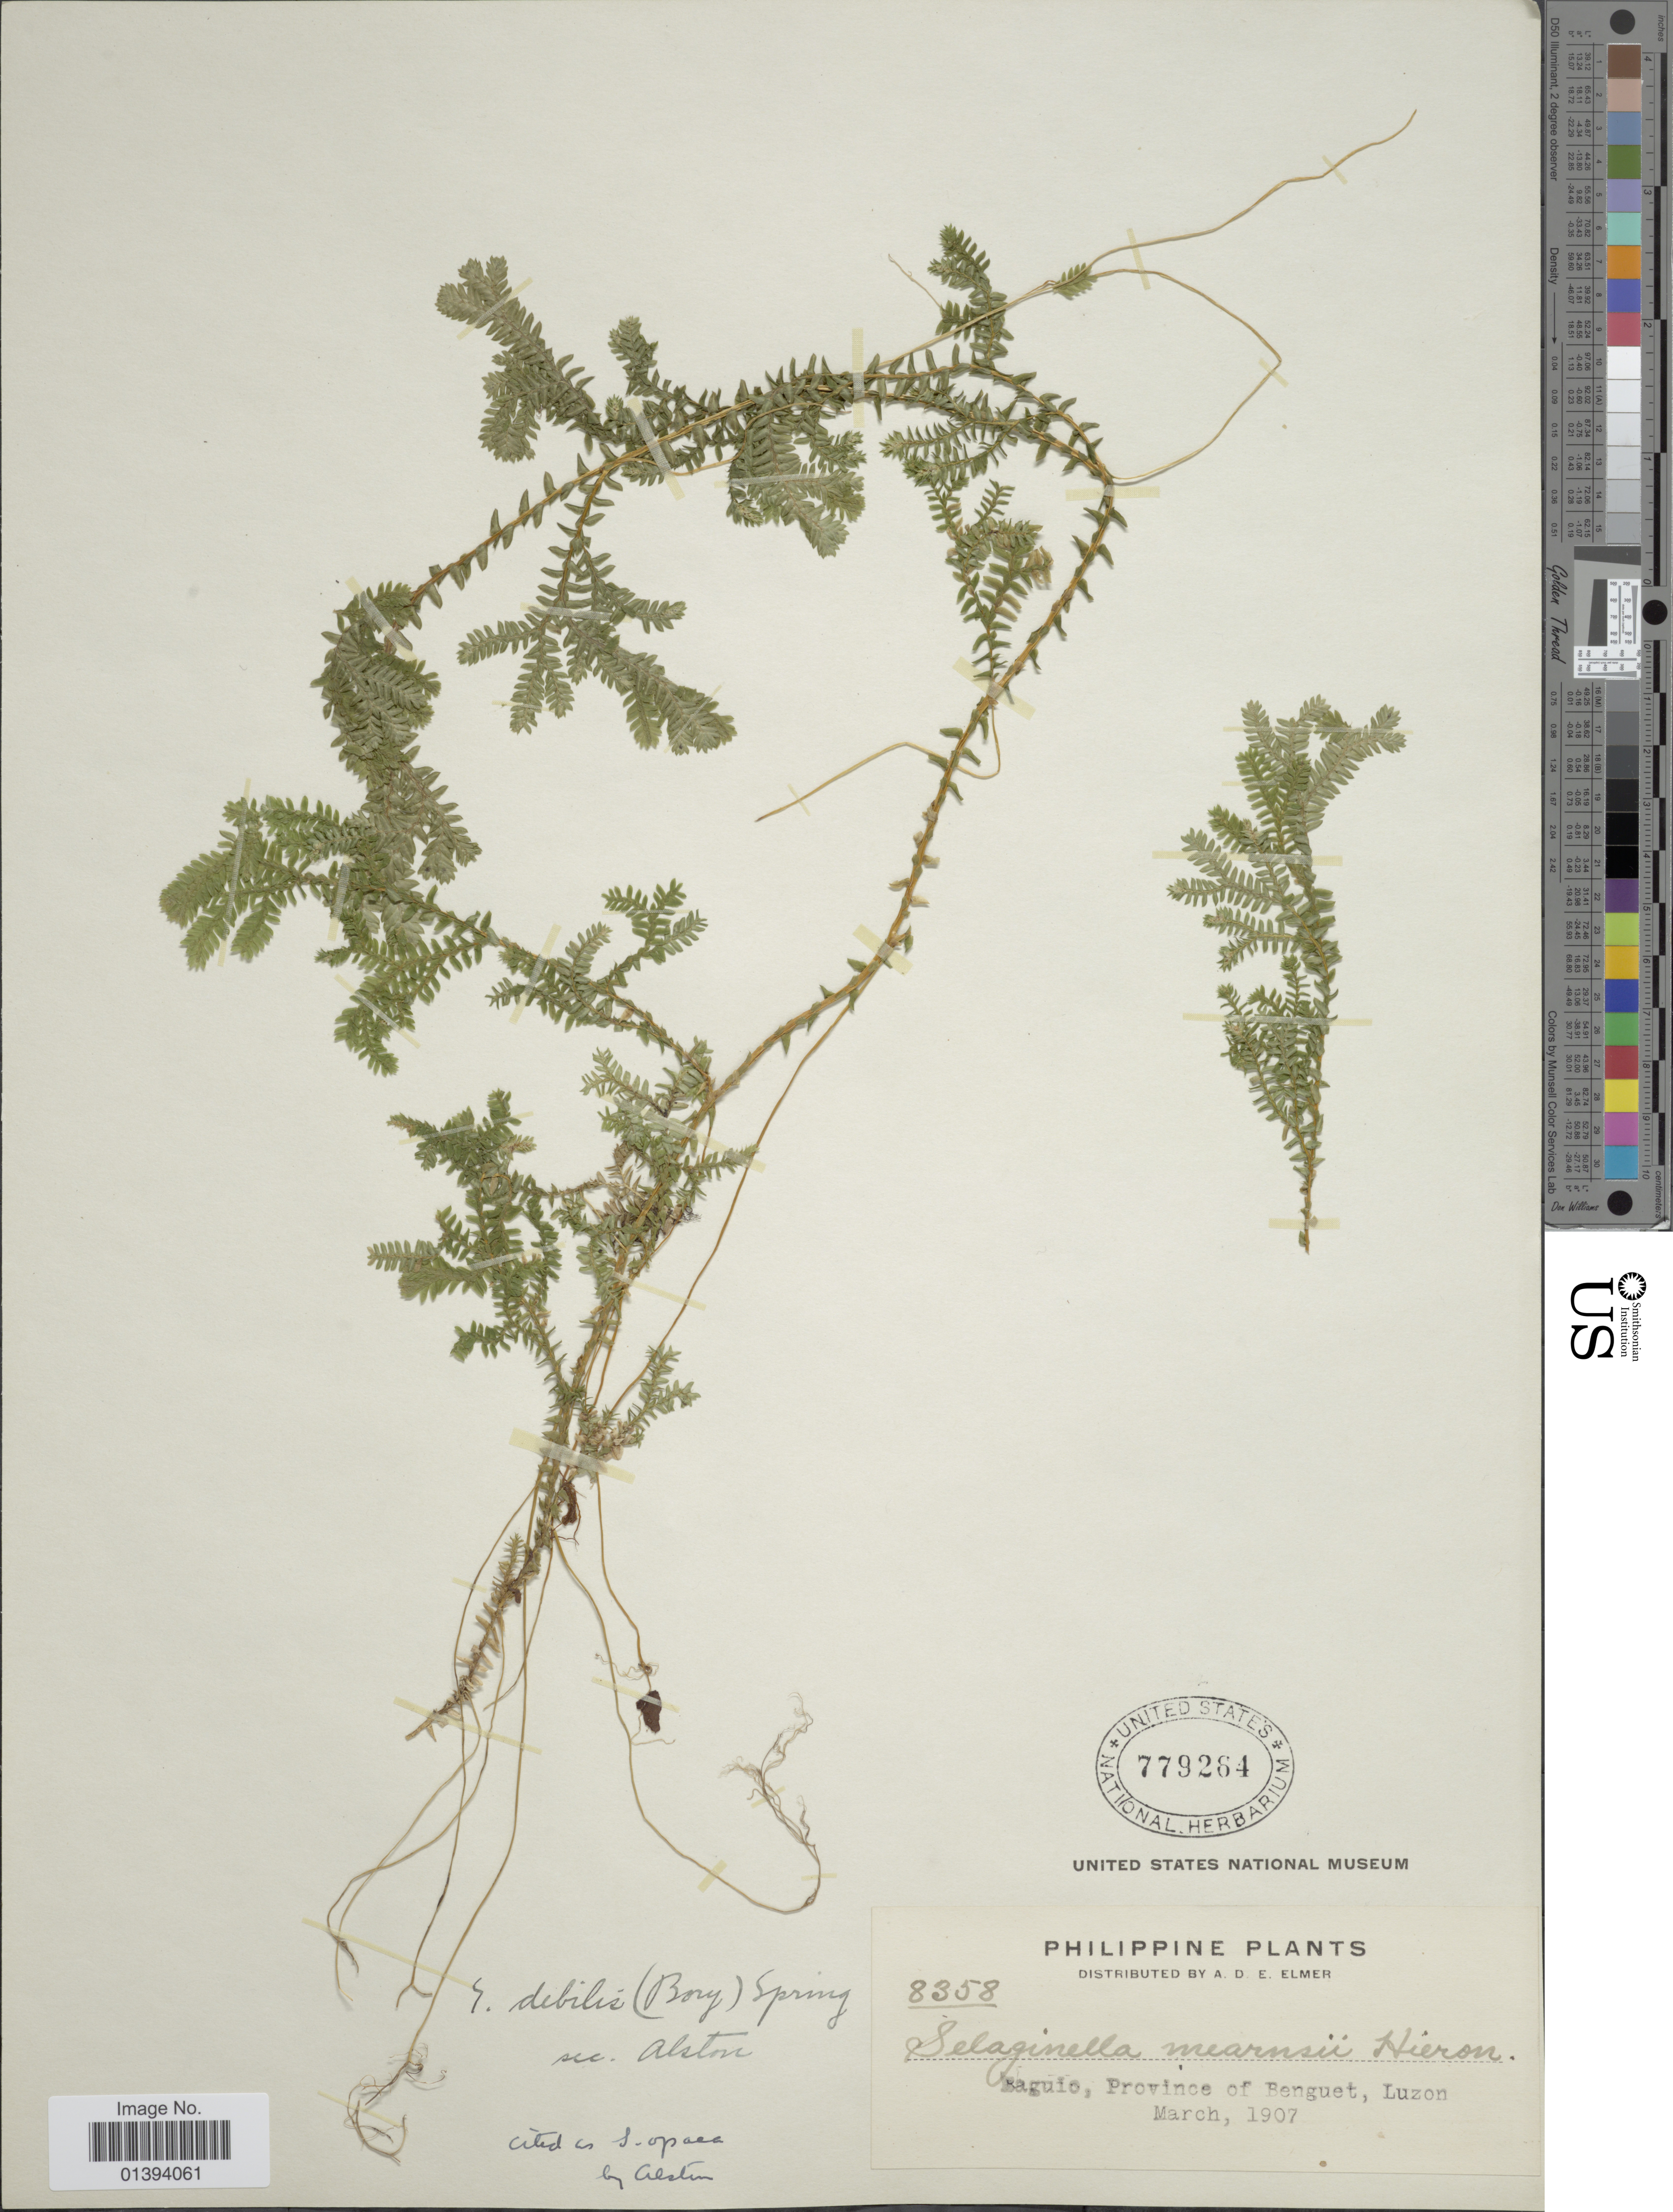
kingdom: Plantae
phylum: Tracheophyta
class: Lycopodiopsida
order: Selaginellales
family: Selaginellaceae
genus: Selaginella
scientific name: Selaginella opaca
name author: Warb.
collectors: A. D. E. Elmer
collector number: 8358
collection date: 1907-03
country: Philippines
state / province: Central Luzon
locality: Baguio, province of Benguet, Luzon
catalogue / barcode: US 779264